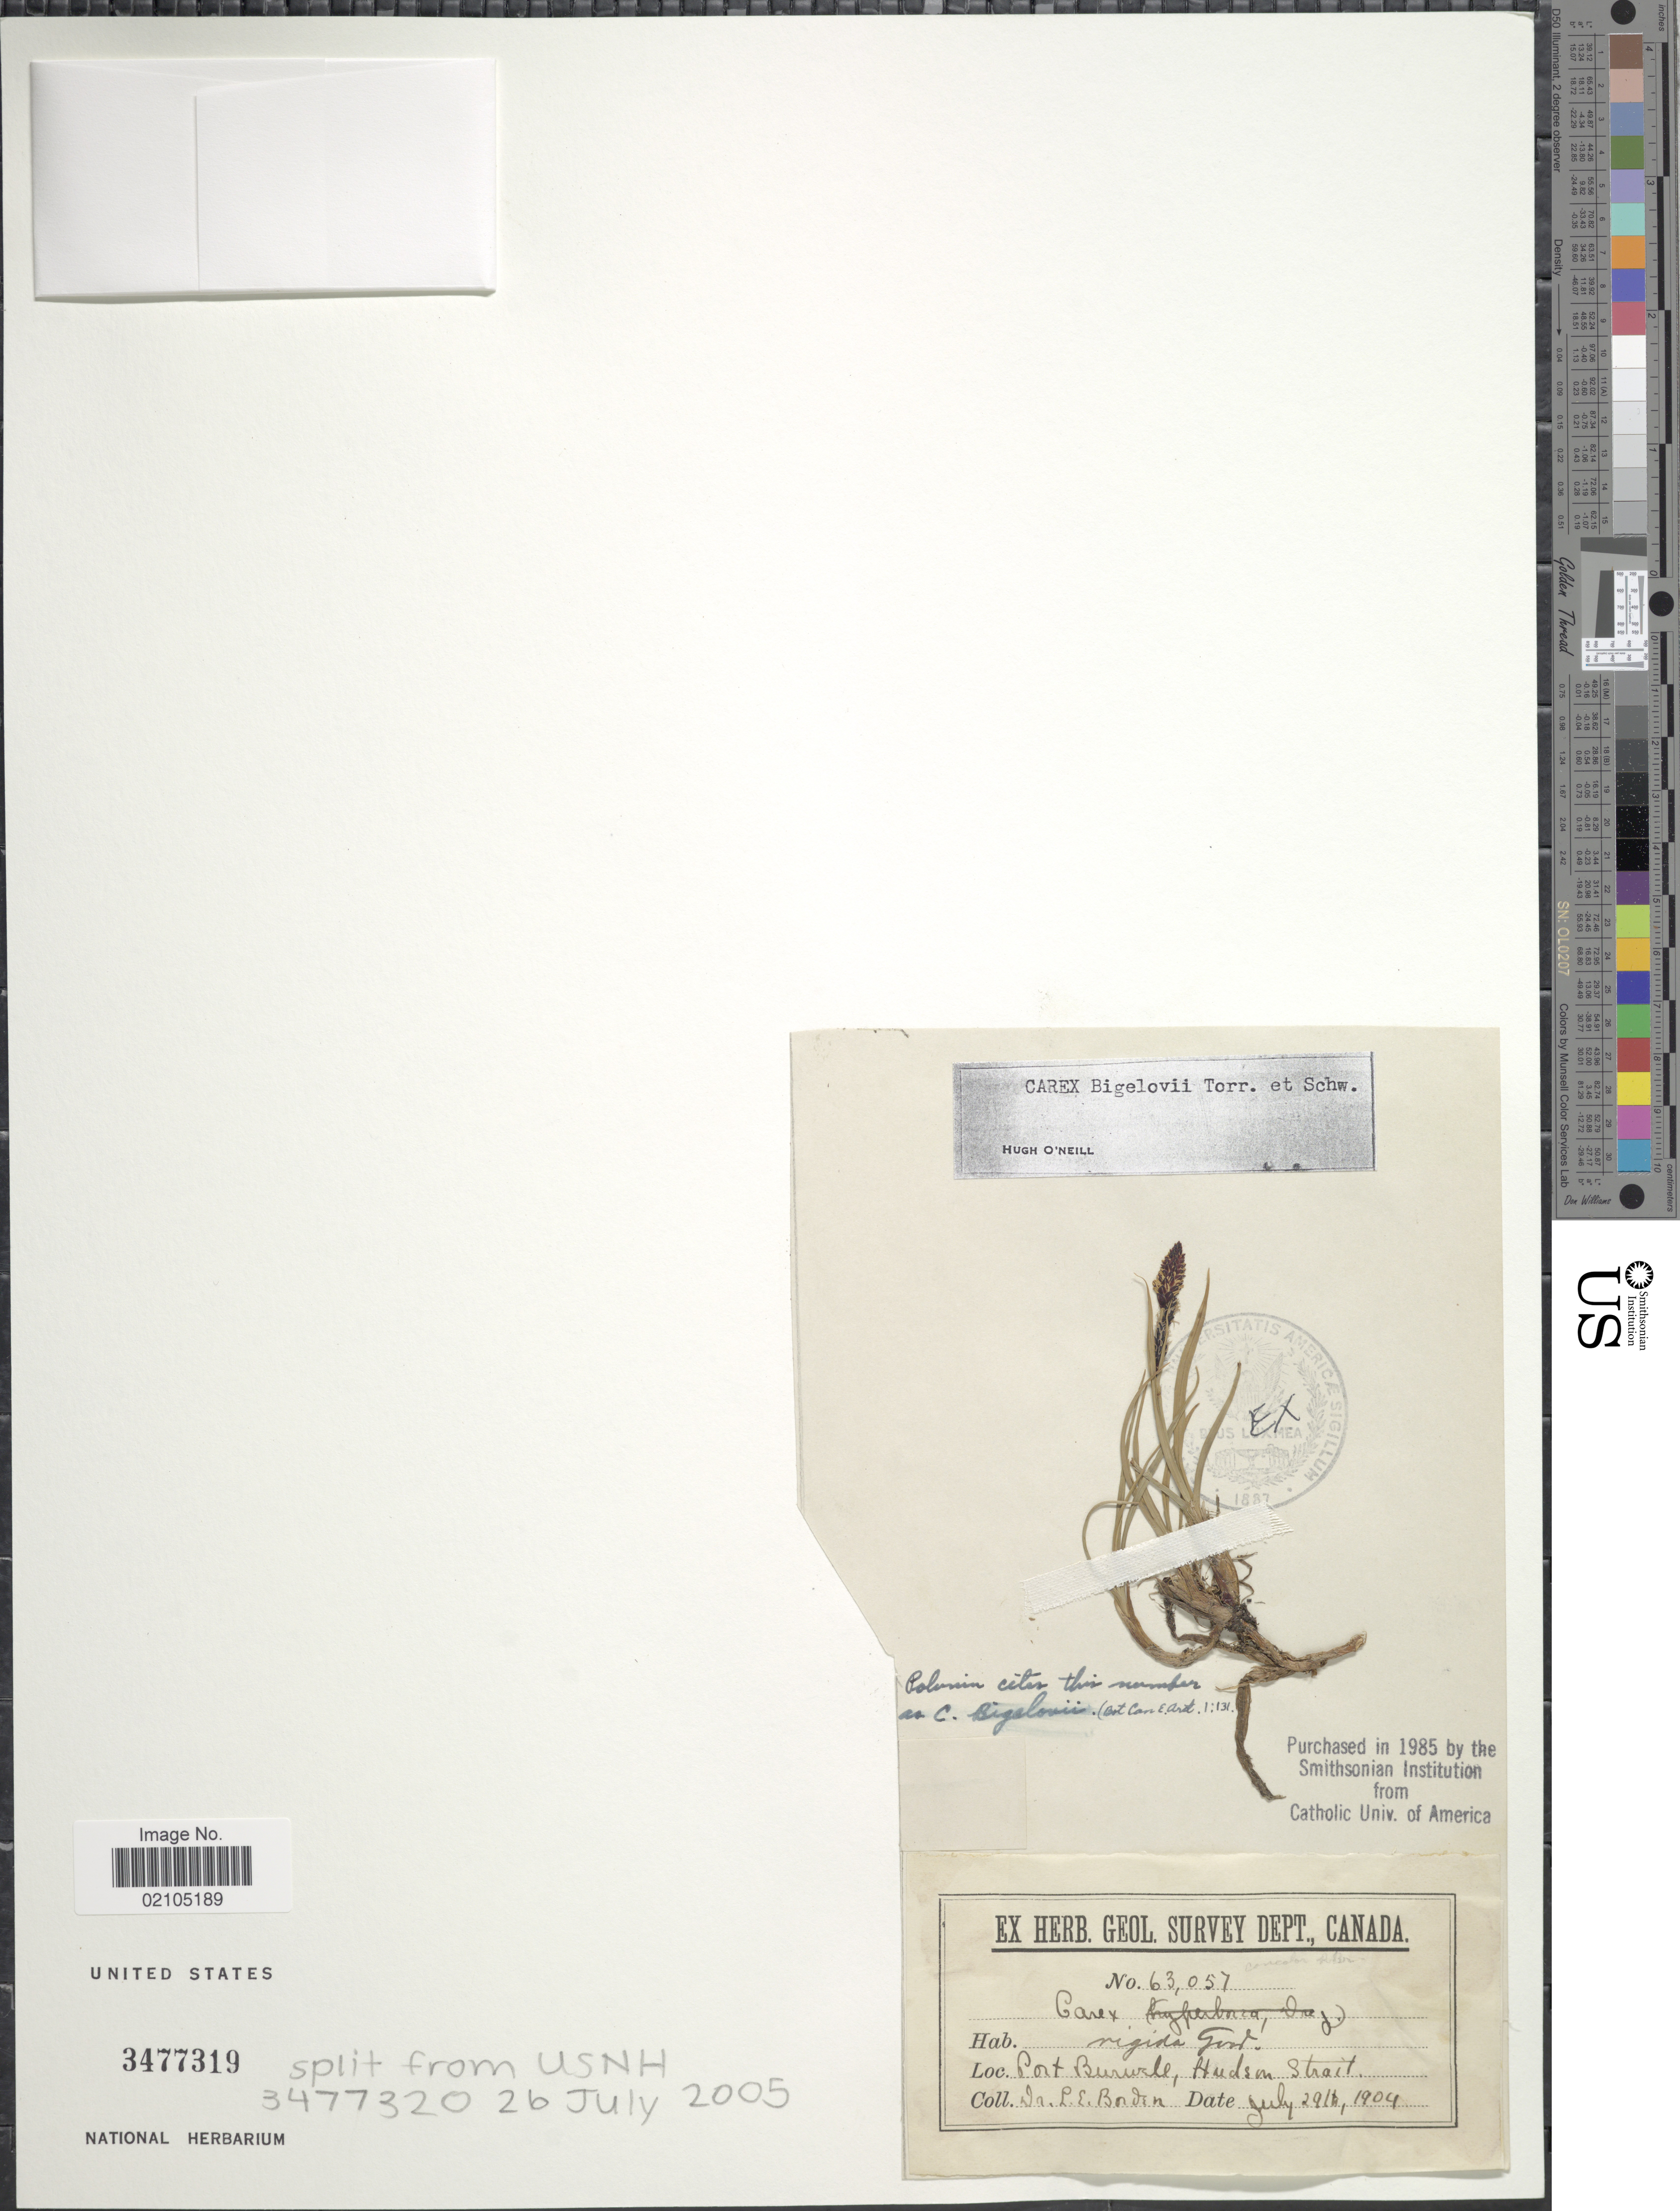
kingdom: Plantae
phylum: Tracheophyta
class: Liliopsida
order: Poales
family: Cyperaceae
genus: Carex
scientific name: Carex bigelowii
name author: Torr. ex Schwein.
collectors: L. Borden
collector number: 63057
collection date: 1904-07-29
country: Canada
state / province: Ontario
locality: Port Burwell, Hudson Strait.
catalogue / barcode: US 3477319